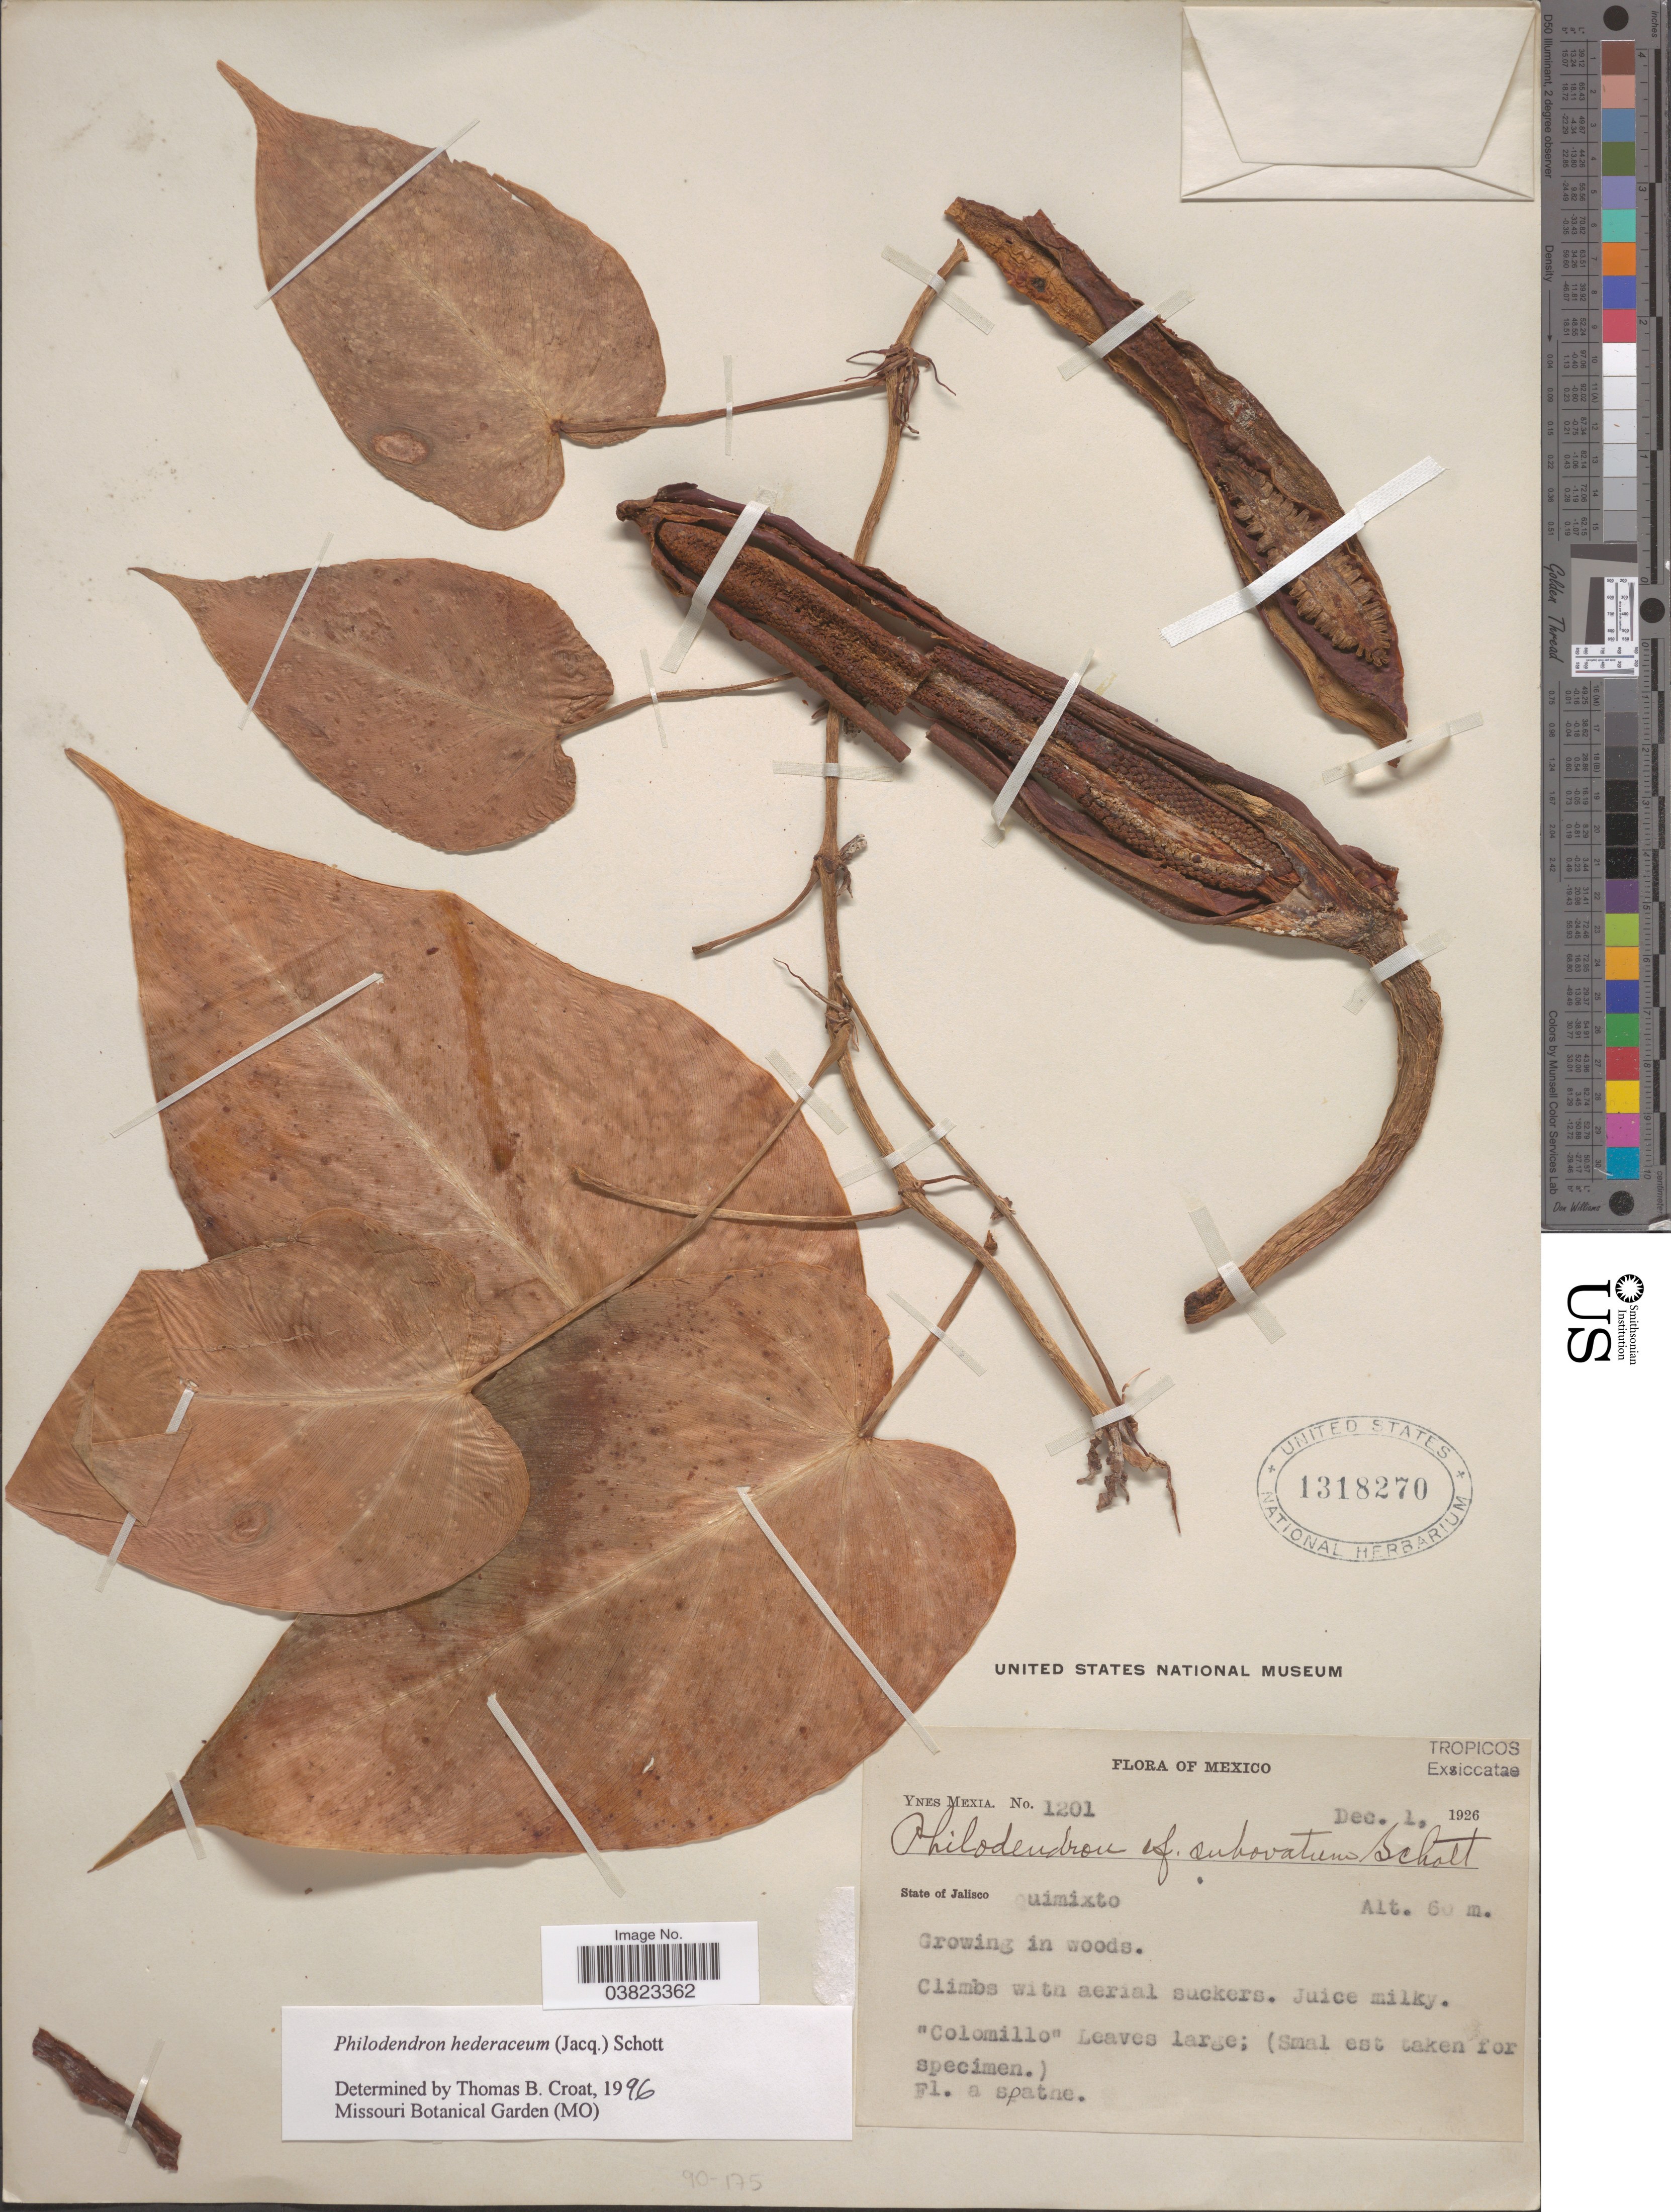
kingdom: Plantae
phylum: Tracheophyta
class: Liliopsida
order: Alismatales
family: Araceae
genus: Philodendron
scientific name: Philodendron hederaceum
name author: (Jacq.) Schott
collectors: Y. Mexia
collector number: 1201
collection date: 1926-12-01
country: Mexico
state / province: Jalisco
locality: Quimixto.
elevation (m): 60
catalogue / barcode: US 1318270